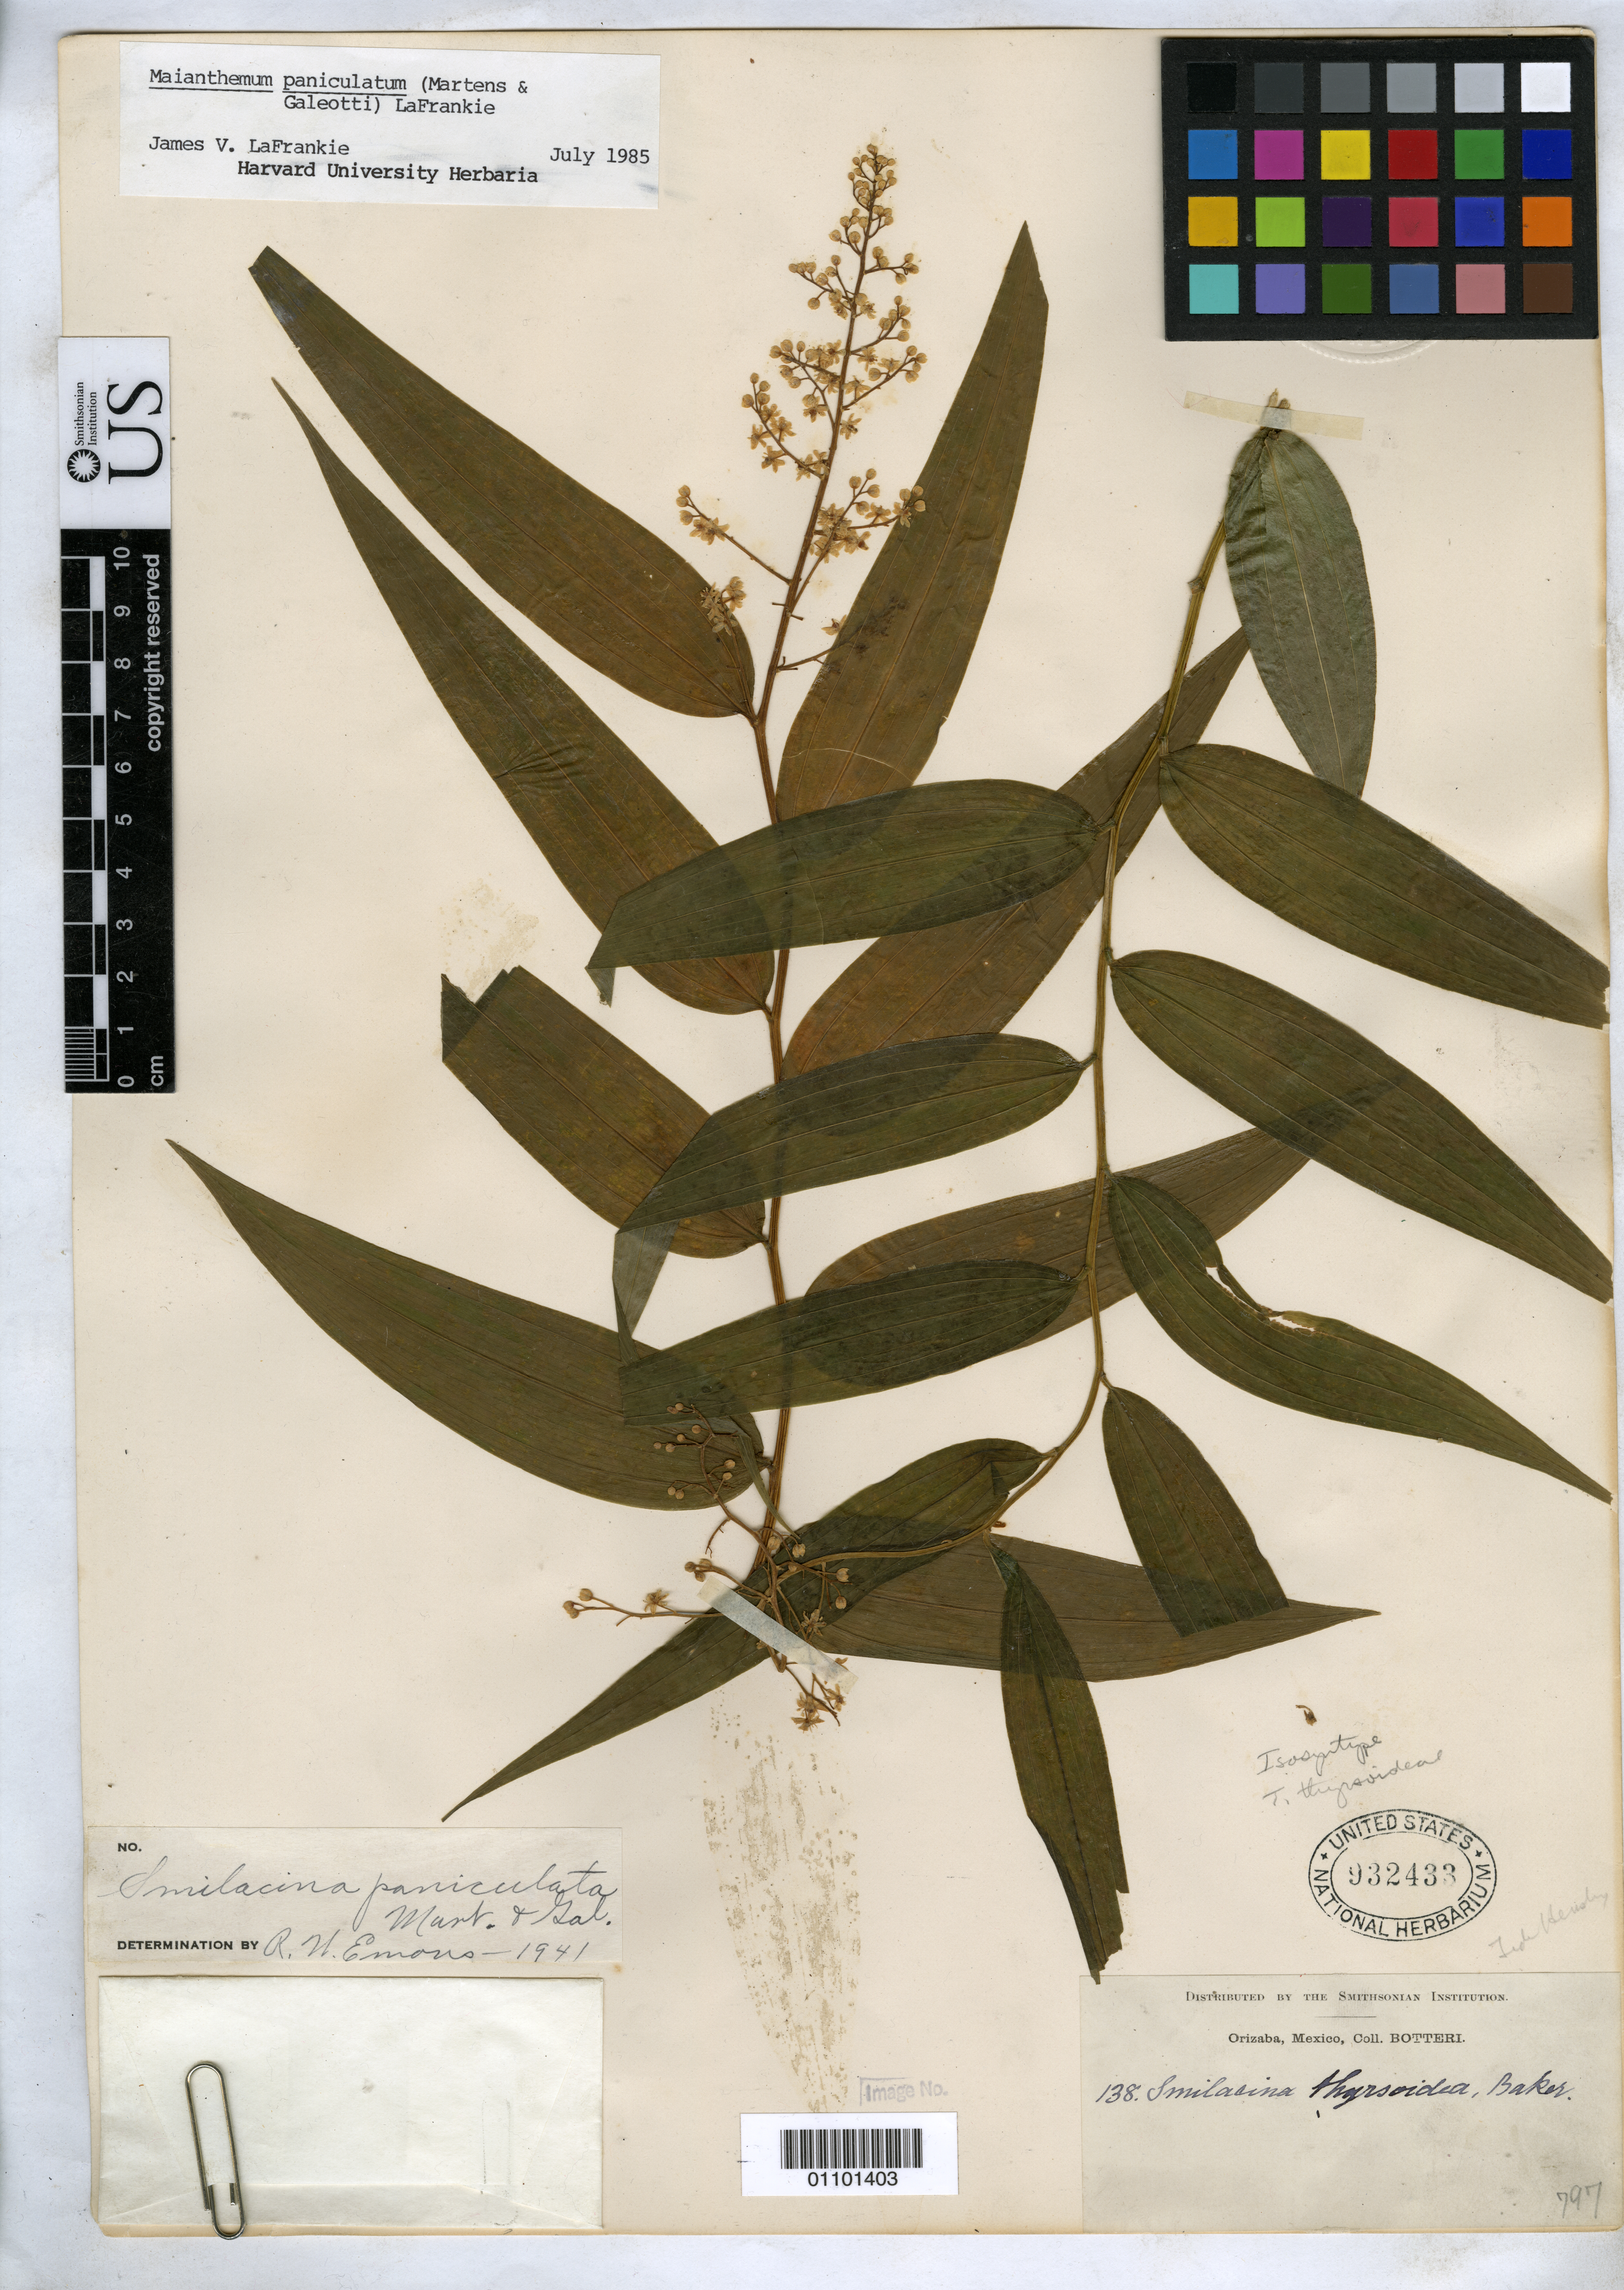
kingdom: Plantae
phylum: Tracheophyta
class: Liliopsida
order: Asparagales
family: Asparagaceae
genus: Tovaria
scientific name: Tovaria thyrsoidea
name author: Baker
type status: Syntype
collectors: -. Botteri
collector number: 138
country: Mexico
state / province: Veracruz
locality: Orizaba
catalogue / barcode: US 932433